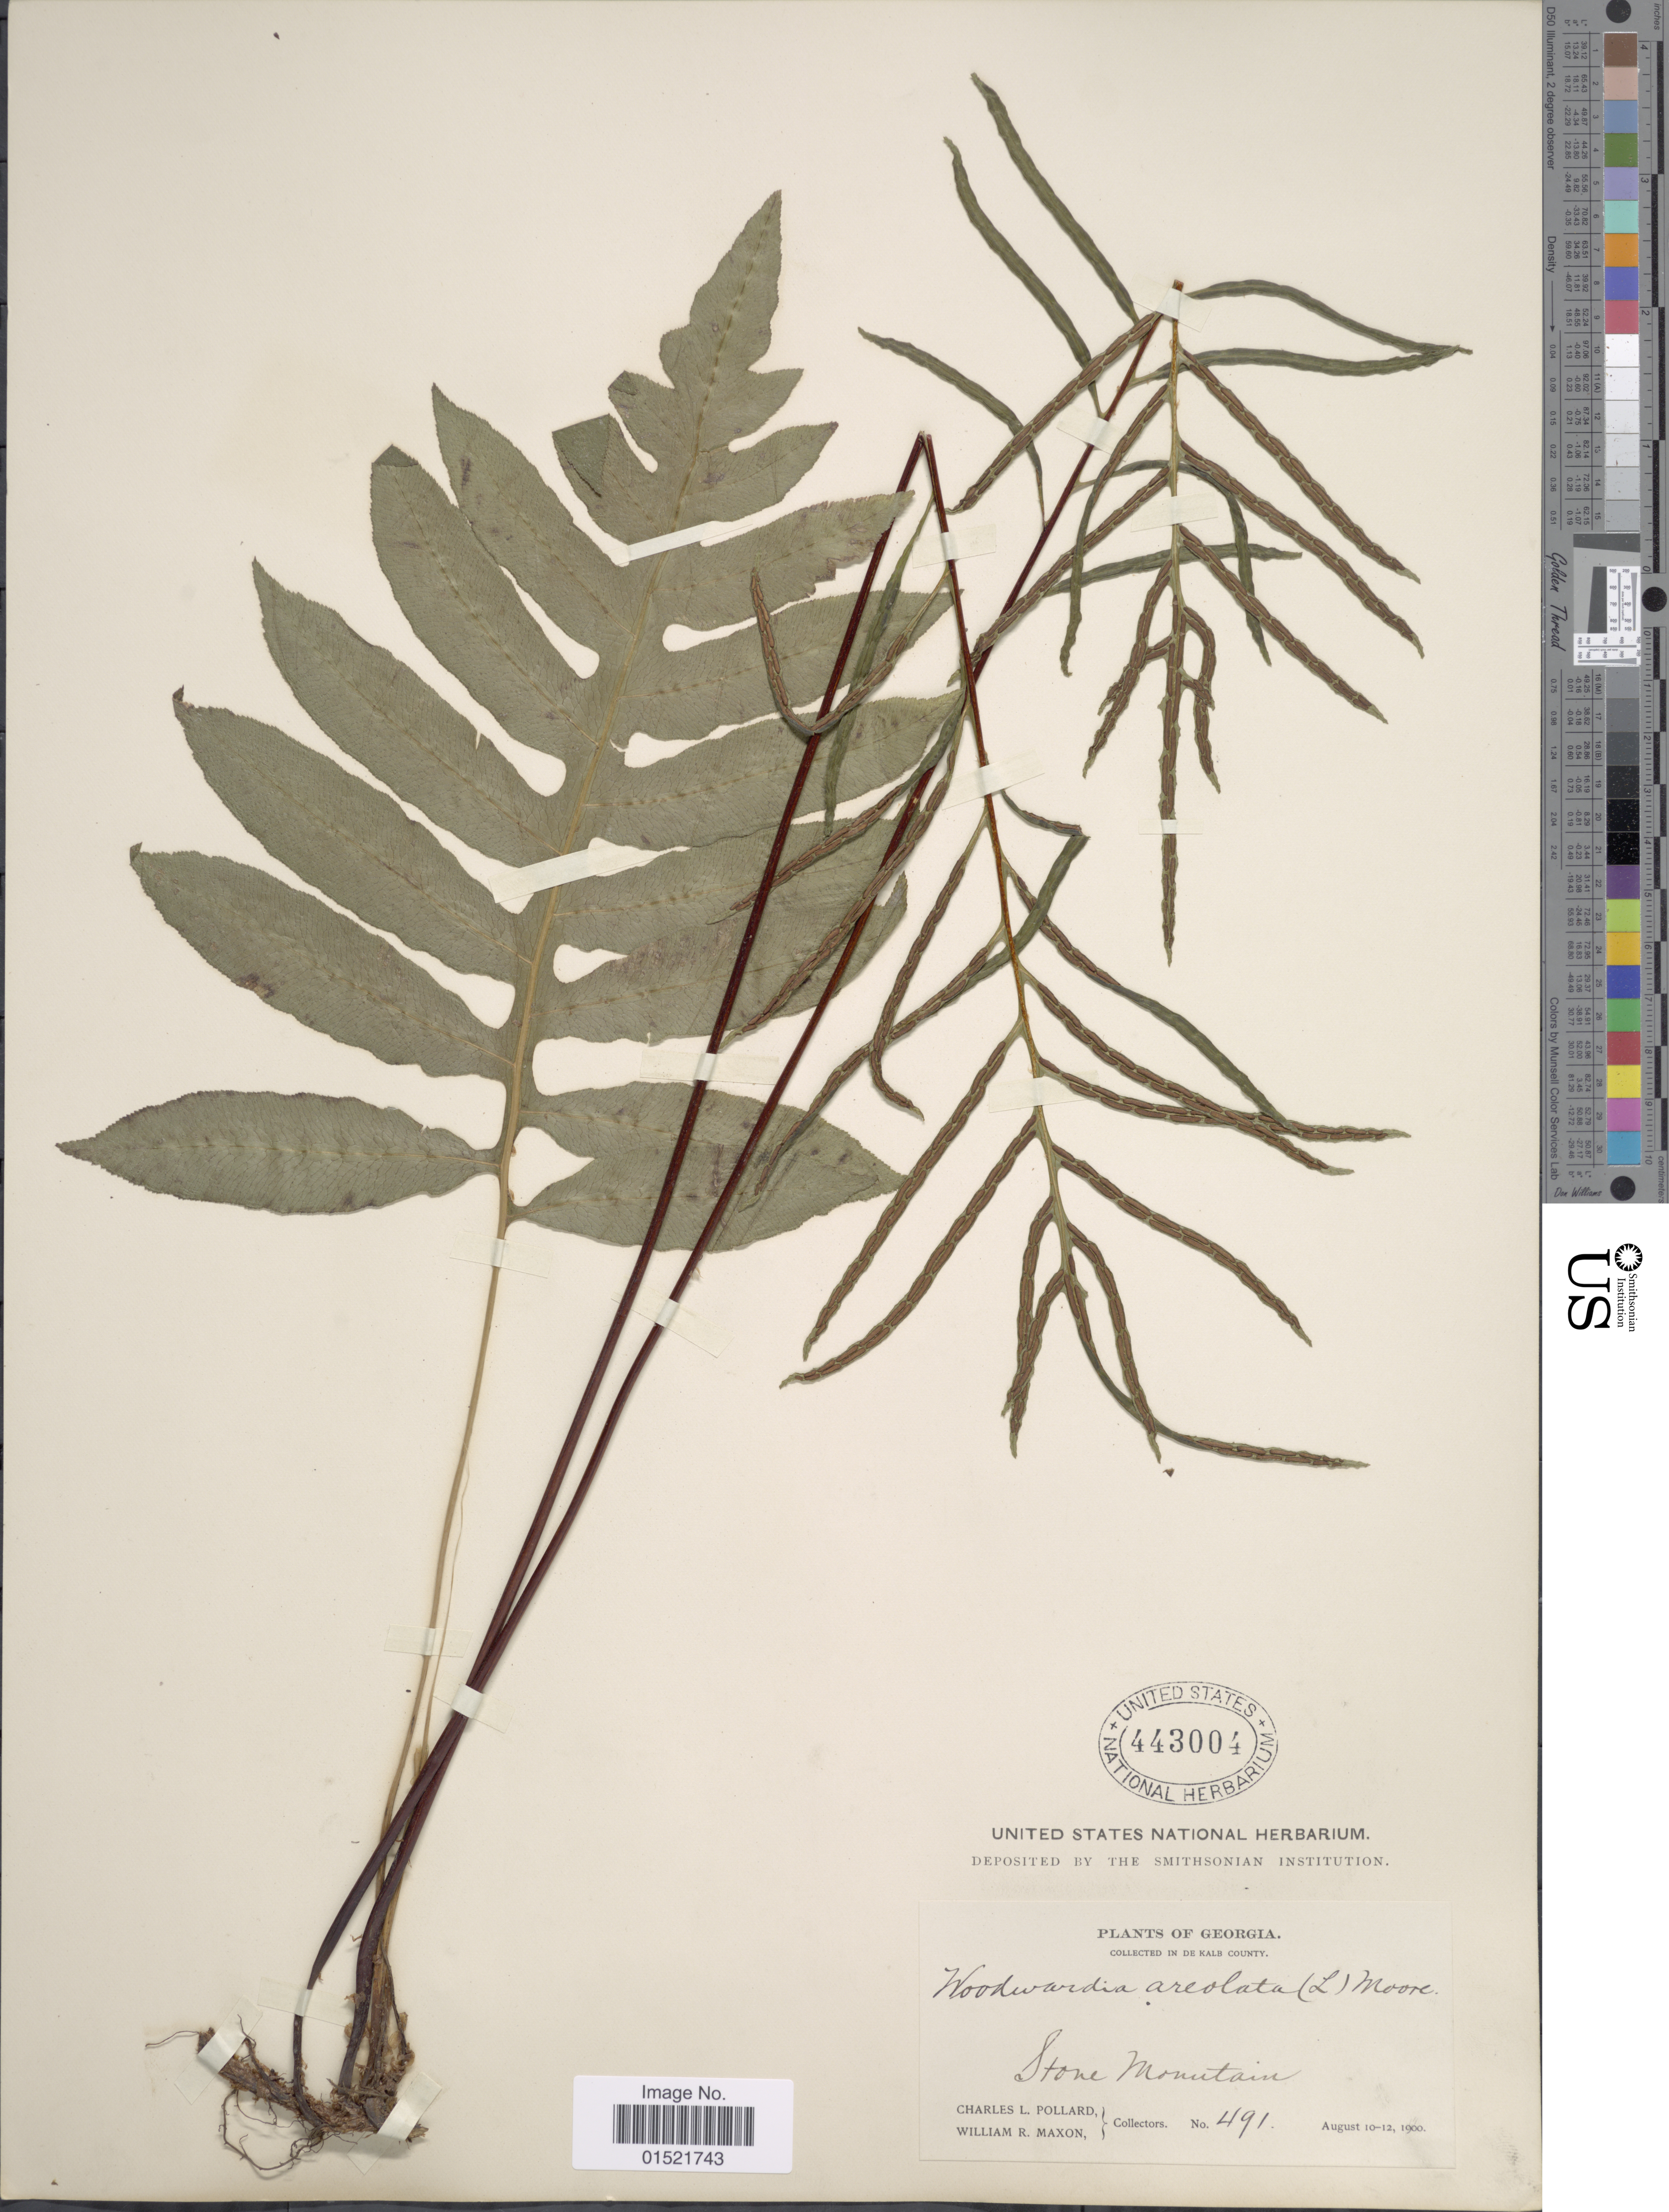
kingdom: Plantae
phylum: Tracheophyta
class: Polypodiopsida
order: Polypodiales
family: Blechnaceae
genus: Woodwardia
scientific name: Woodwardia areolata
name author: (L.) T. Moore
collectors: C. L. Pollard & W. R. Maxon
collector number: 491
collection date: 1900-08-10/1900-08-12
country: United States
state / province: Georgia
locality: De Kalb County, Stone Mountain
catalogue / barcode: US 443004